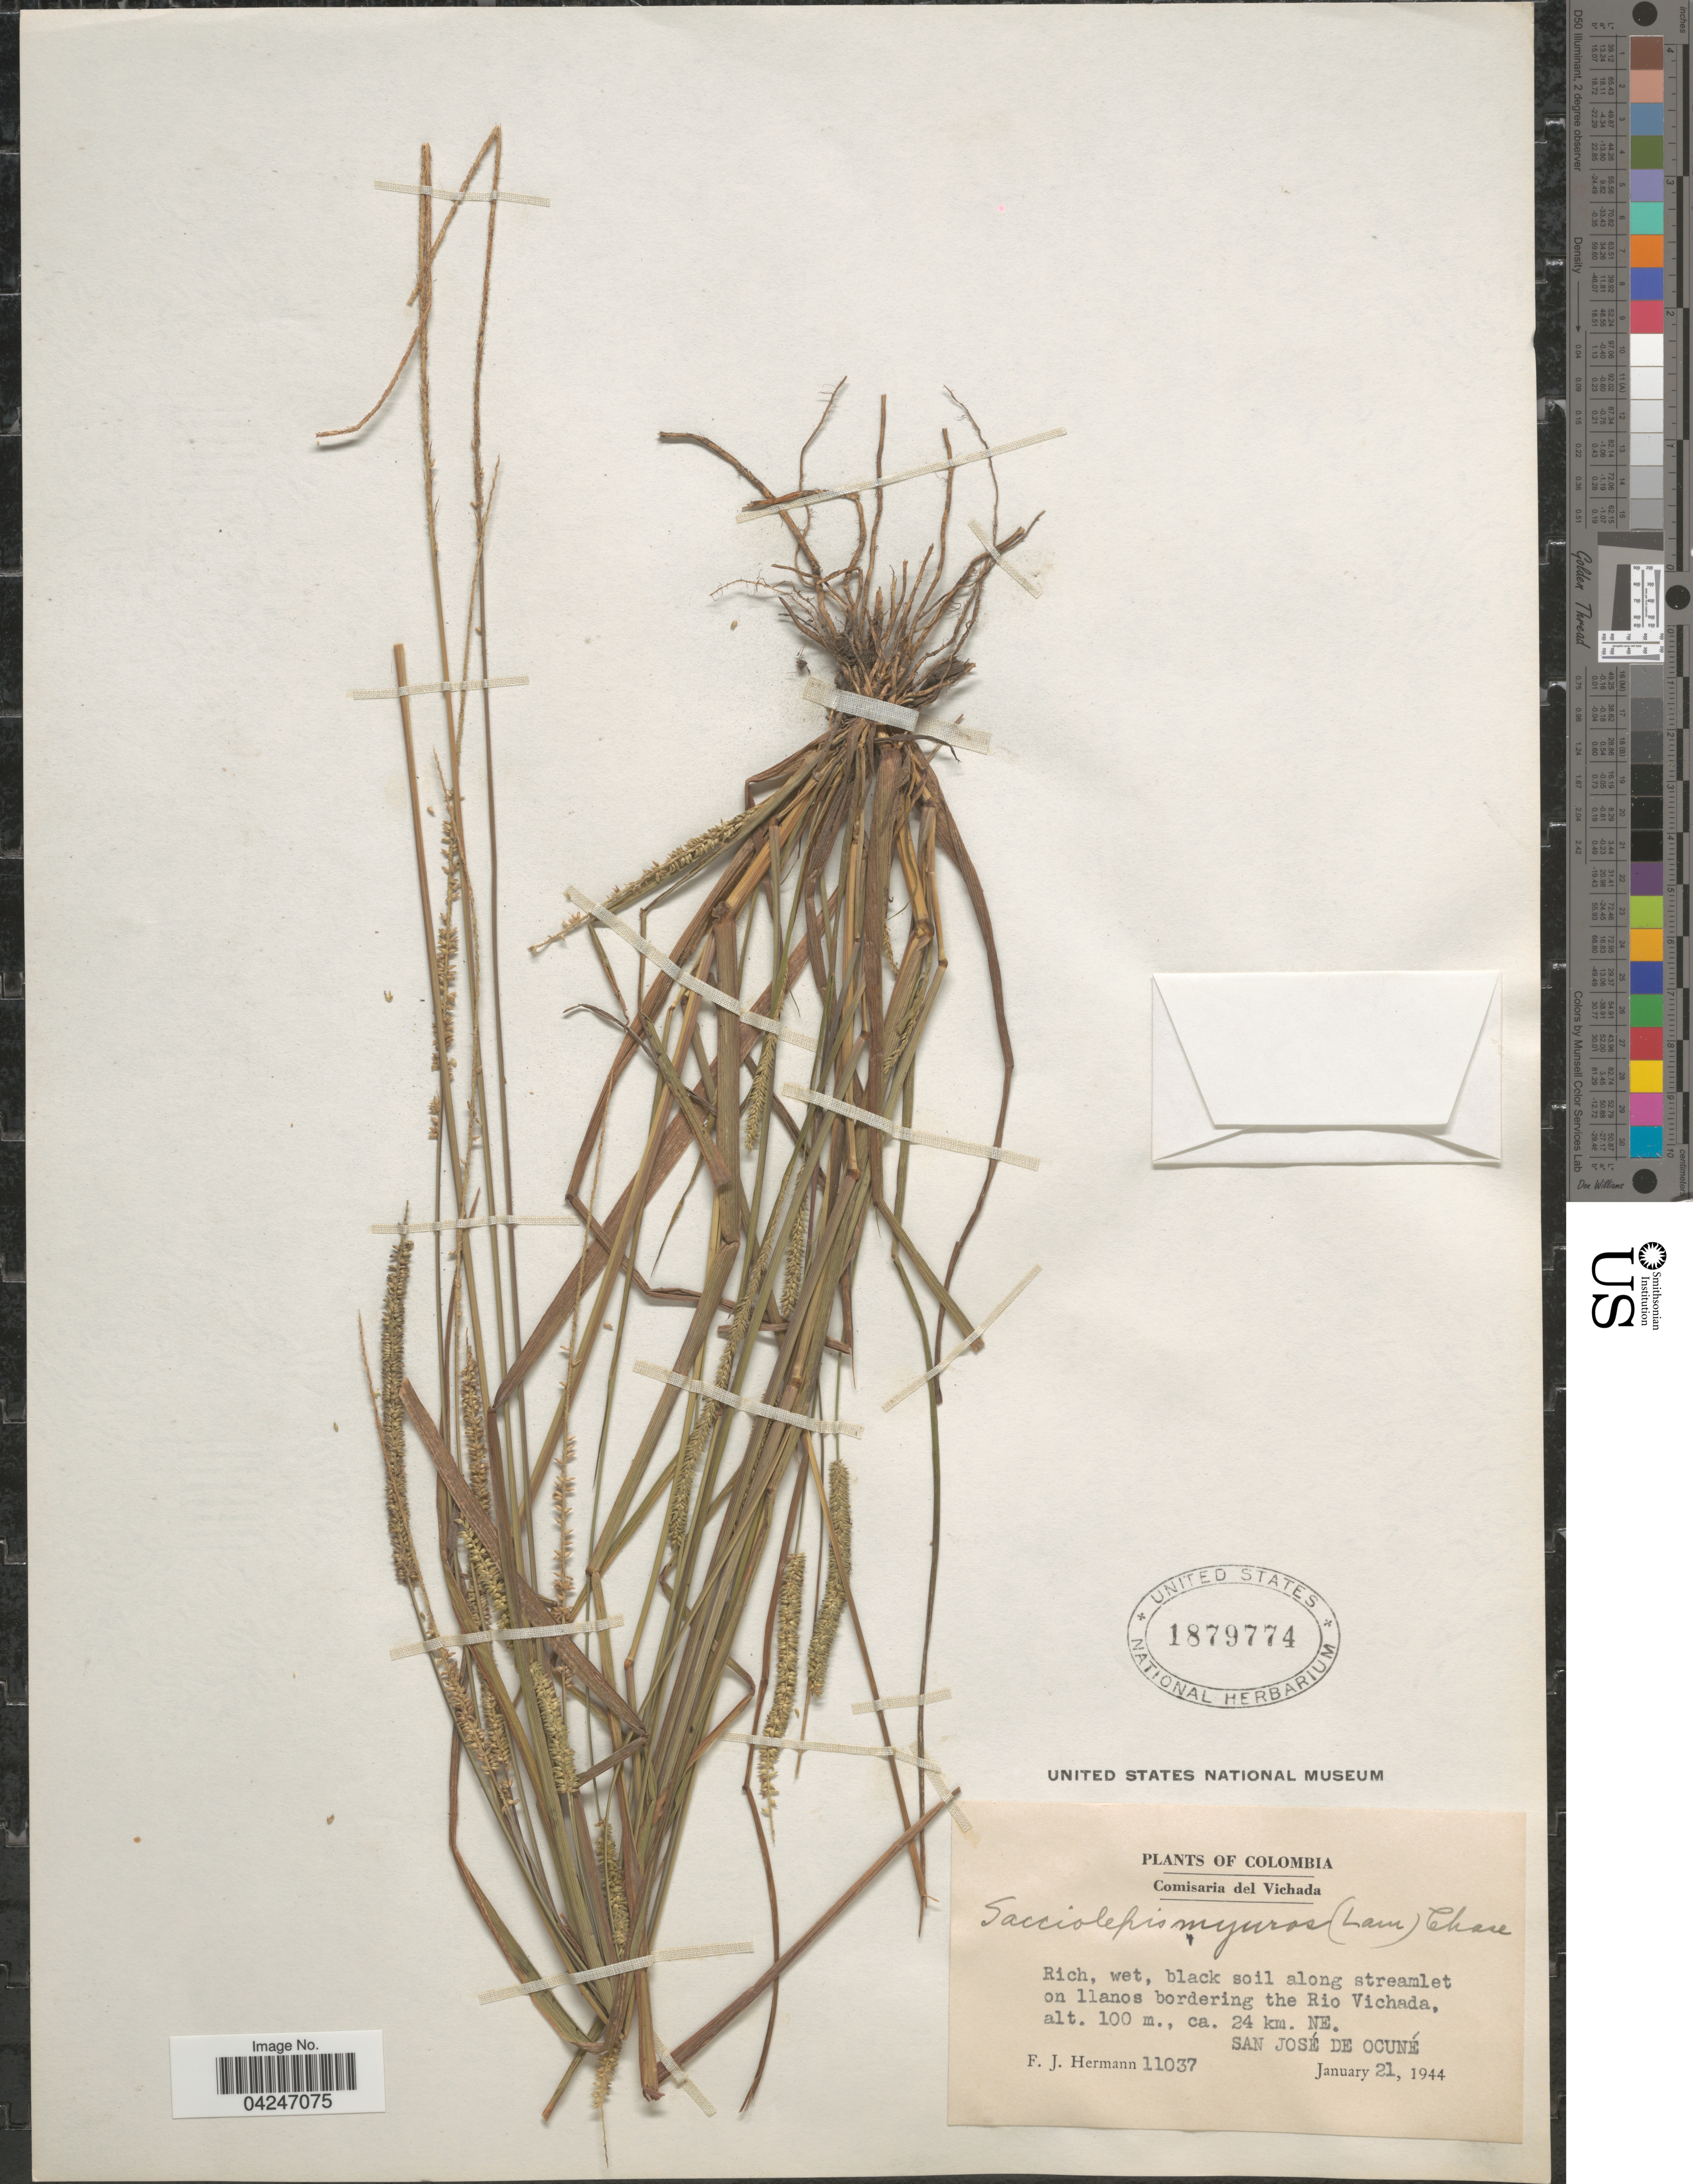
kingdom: Plantae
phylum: Tracheophyta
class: Liliopsida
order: Poales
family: Poaceae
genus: Sacciolepis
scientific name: Sacciolepis myuros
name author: (Lam.) Chase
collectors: F. J. Hermann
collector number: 11037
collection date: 1944-01-21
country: Colombia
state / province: Vichada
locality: Comisaria del Vichada. Rich, wet, black soil along streamlet on llanos bordering the Rio Vichada, ca. 24 km. NE. San José de Ocuné.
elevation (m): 100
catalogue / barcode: US 1879774